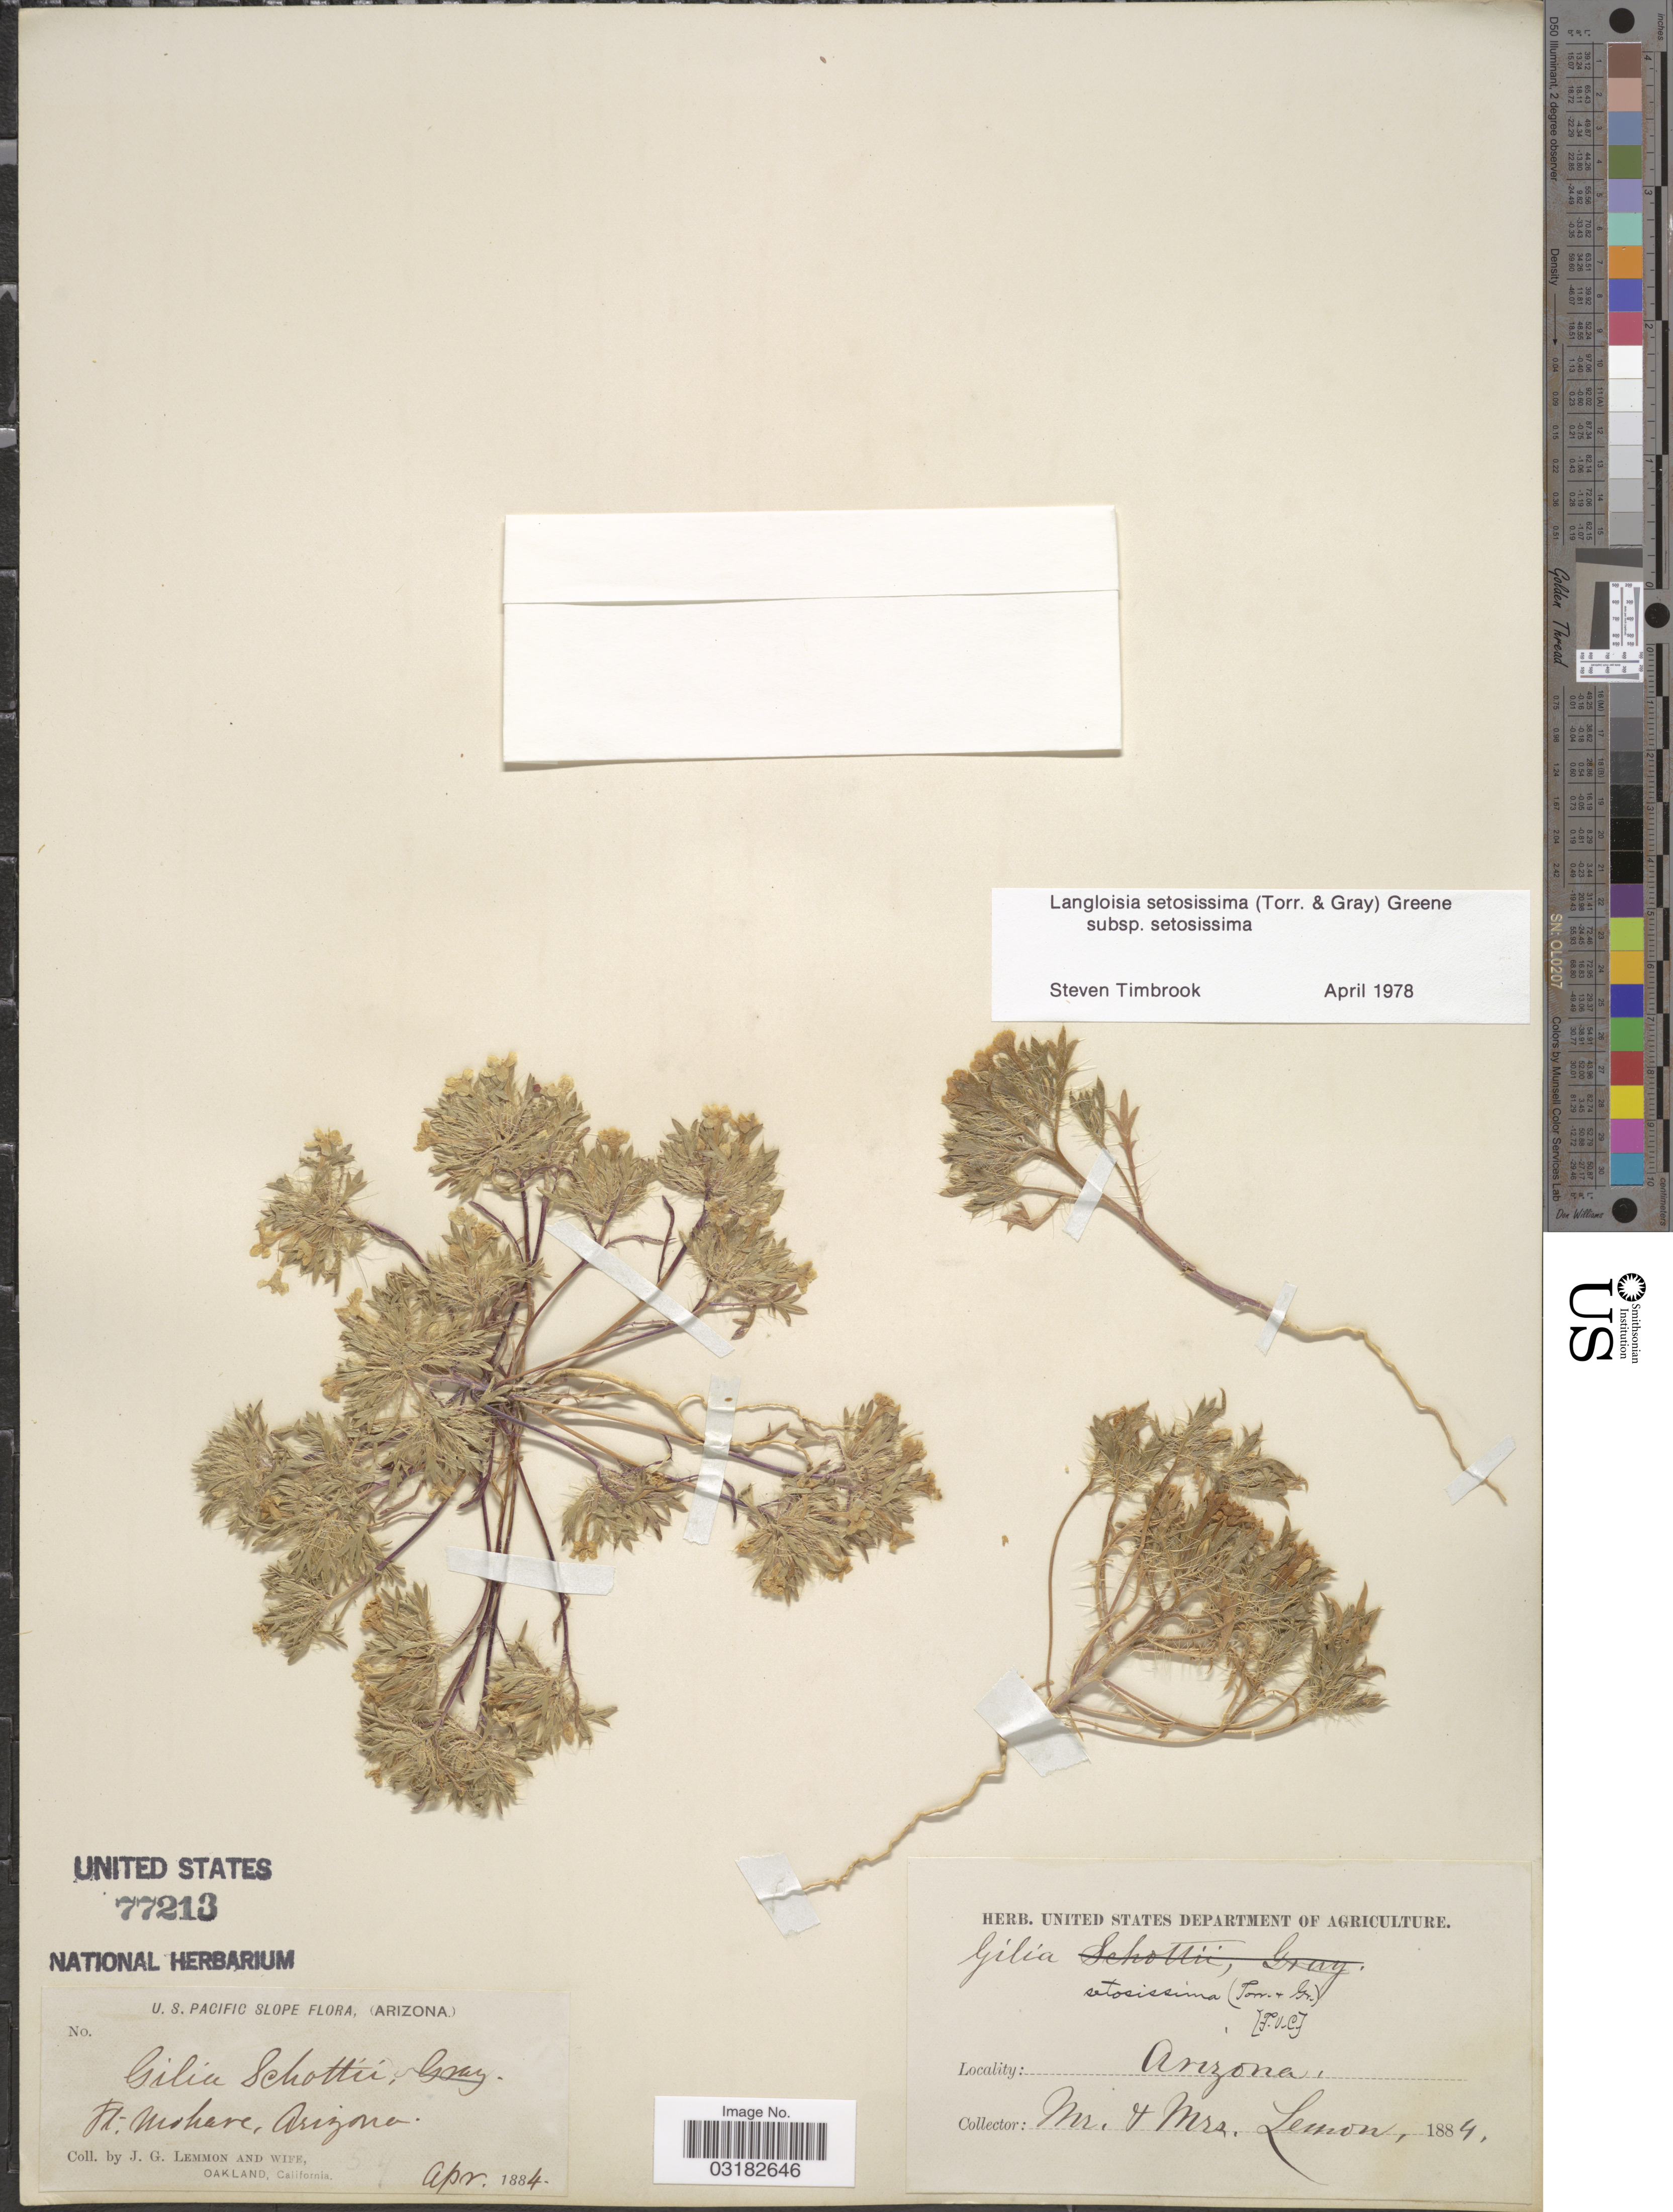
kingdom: Plantae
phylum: Tracheophyta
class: Magnoliopsida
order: Ericales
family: Polemoniaceae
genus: Langloisia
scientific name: Langloisia setosissima subsp. setosissima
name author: (Torr. & A. Gray) Greene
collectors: J. Lemmon & Mrs. J. G. Lemmon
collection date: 1884-04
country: United States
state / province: Arizona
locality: U.S. Pacific slope. Ft. Mohave.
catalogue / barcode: US 77213